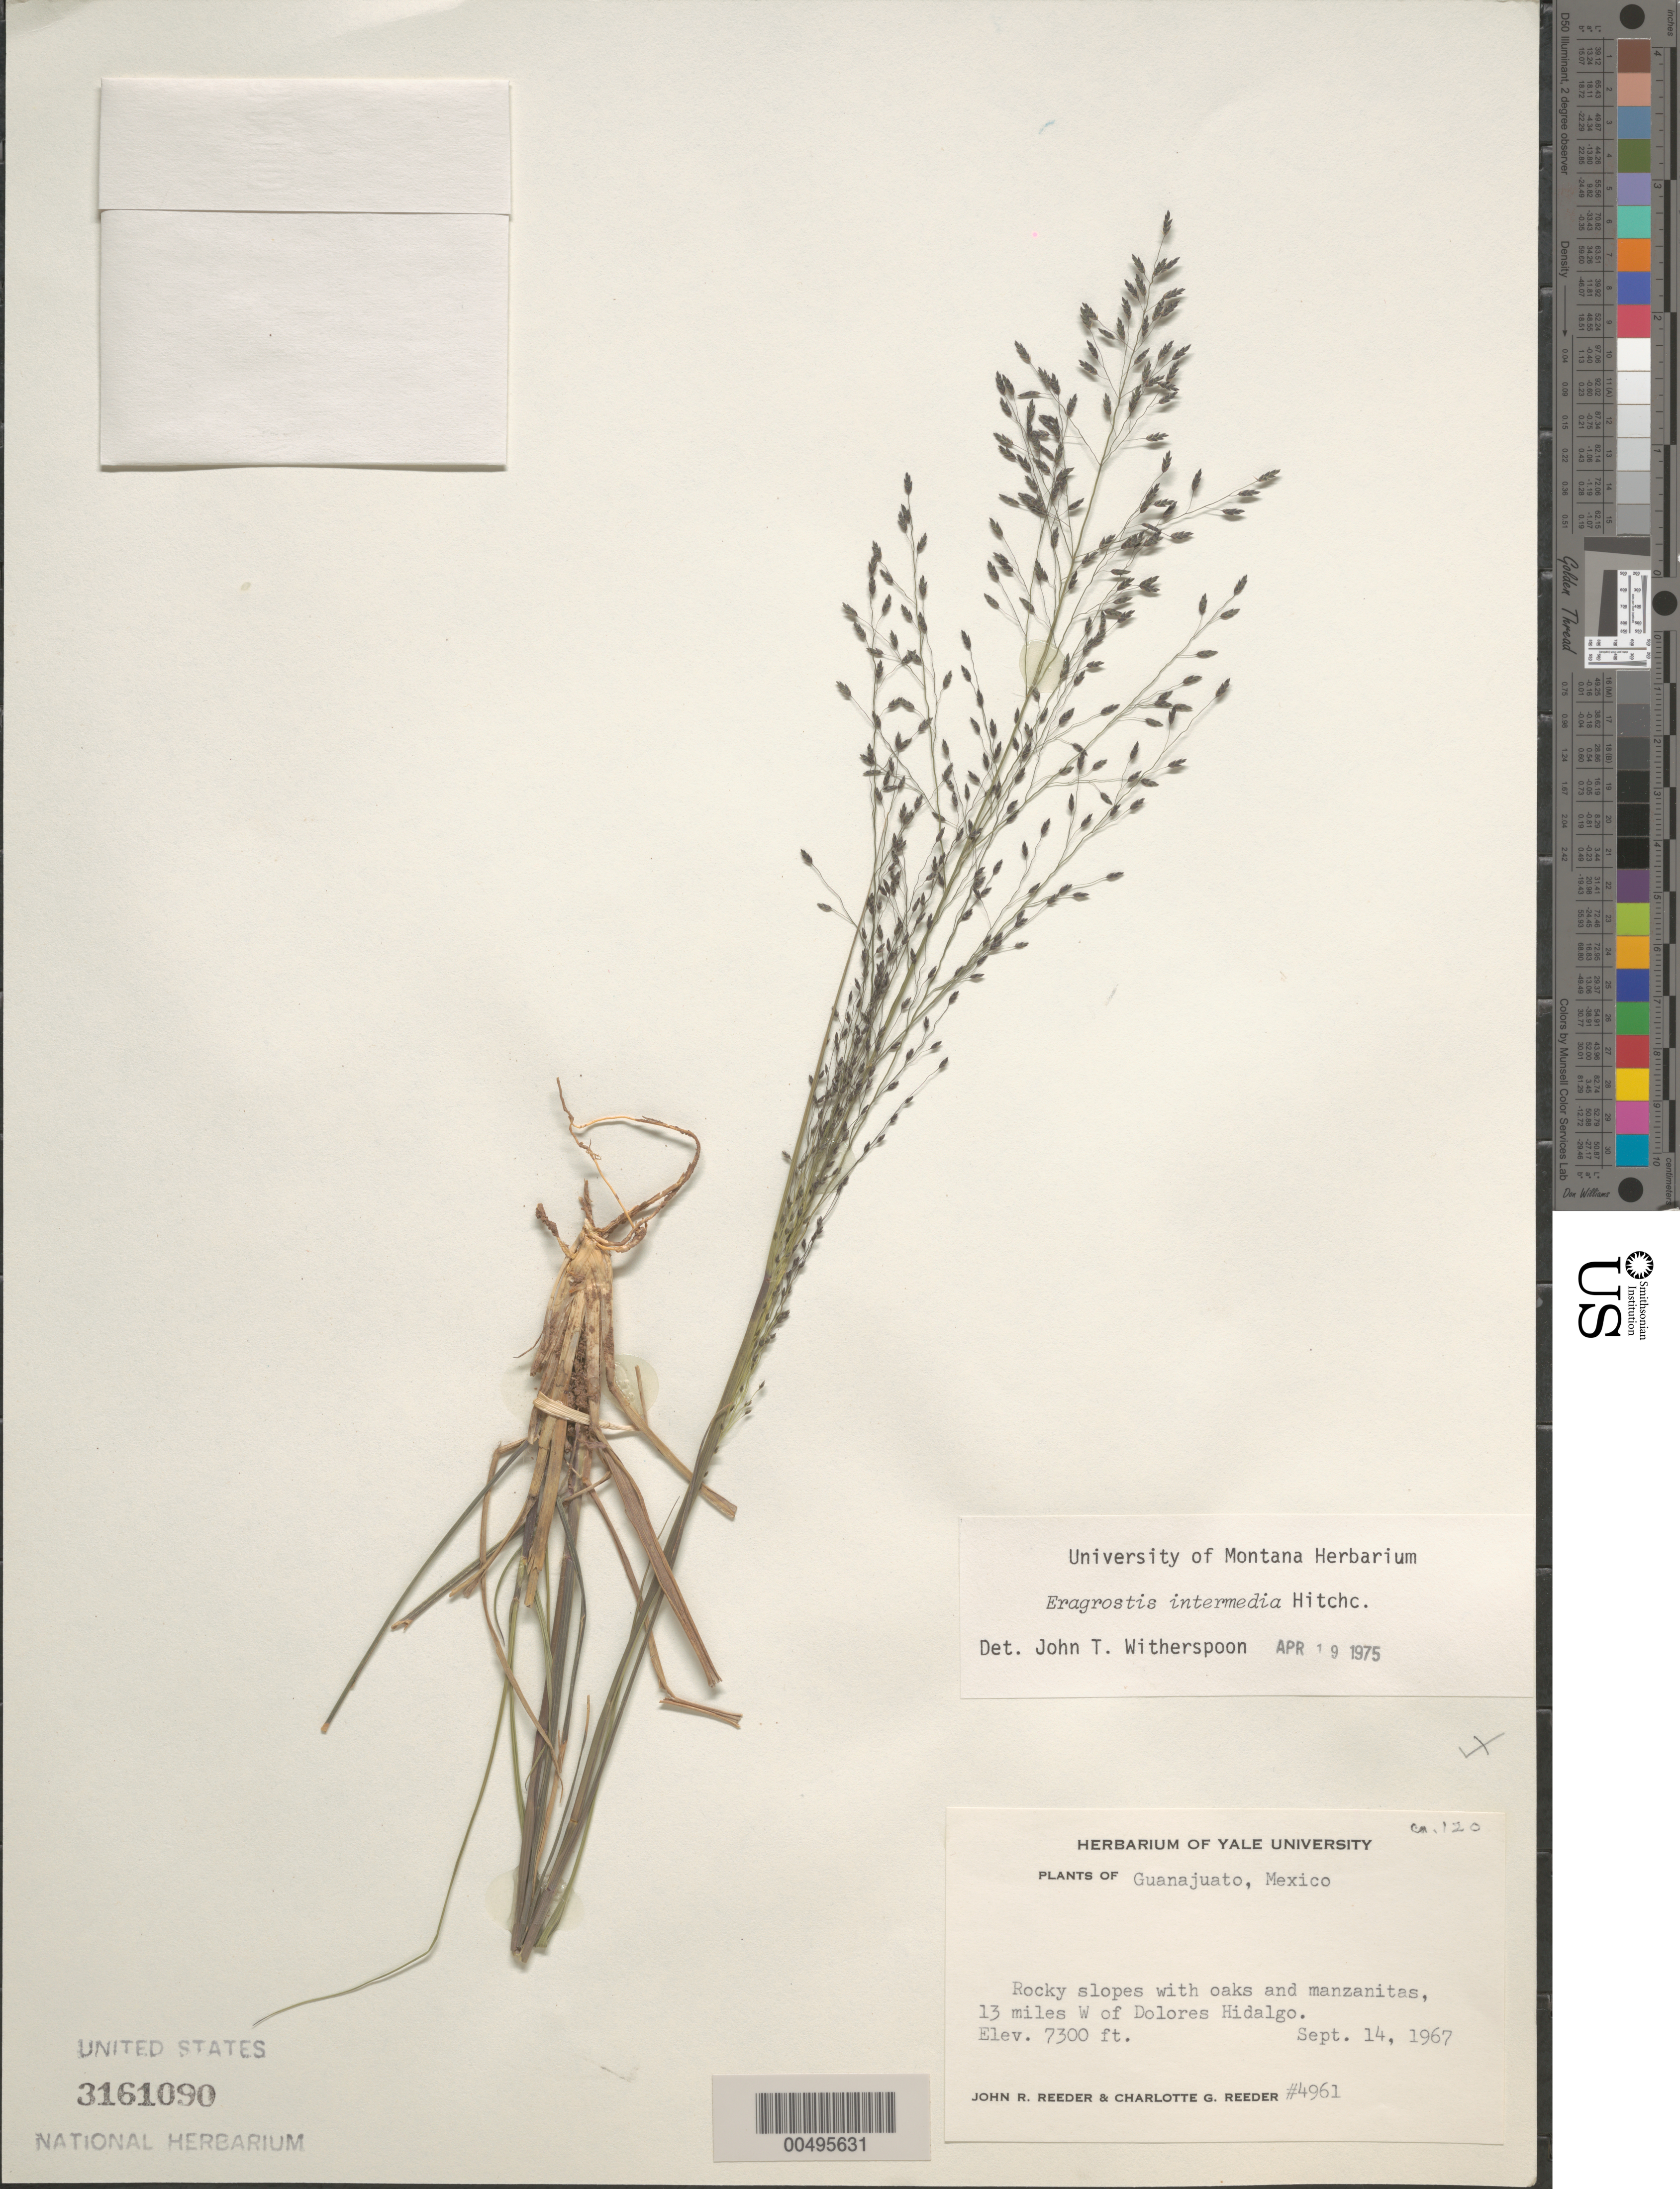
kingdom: Plantae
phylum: Tracheophyta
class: Liliopsida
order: Poales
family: Poaceae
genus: Eragrostis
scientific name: Eragrostis intermedia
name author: Hitchc.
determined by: Witherspoon, John T.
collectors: J. R. Reeder & C. G. Reeder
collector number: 4961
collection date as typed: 14 Sep 1967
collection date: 1967-09-14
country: Mexico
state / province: Guanajuato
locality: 13 mi W of Dolores Hidalgo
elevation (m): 2225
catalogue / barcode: US 3161090